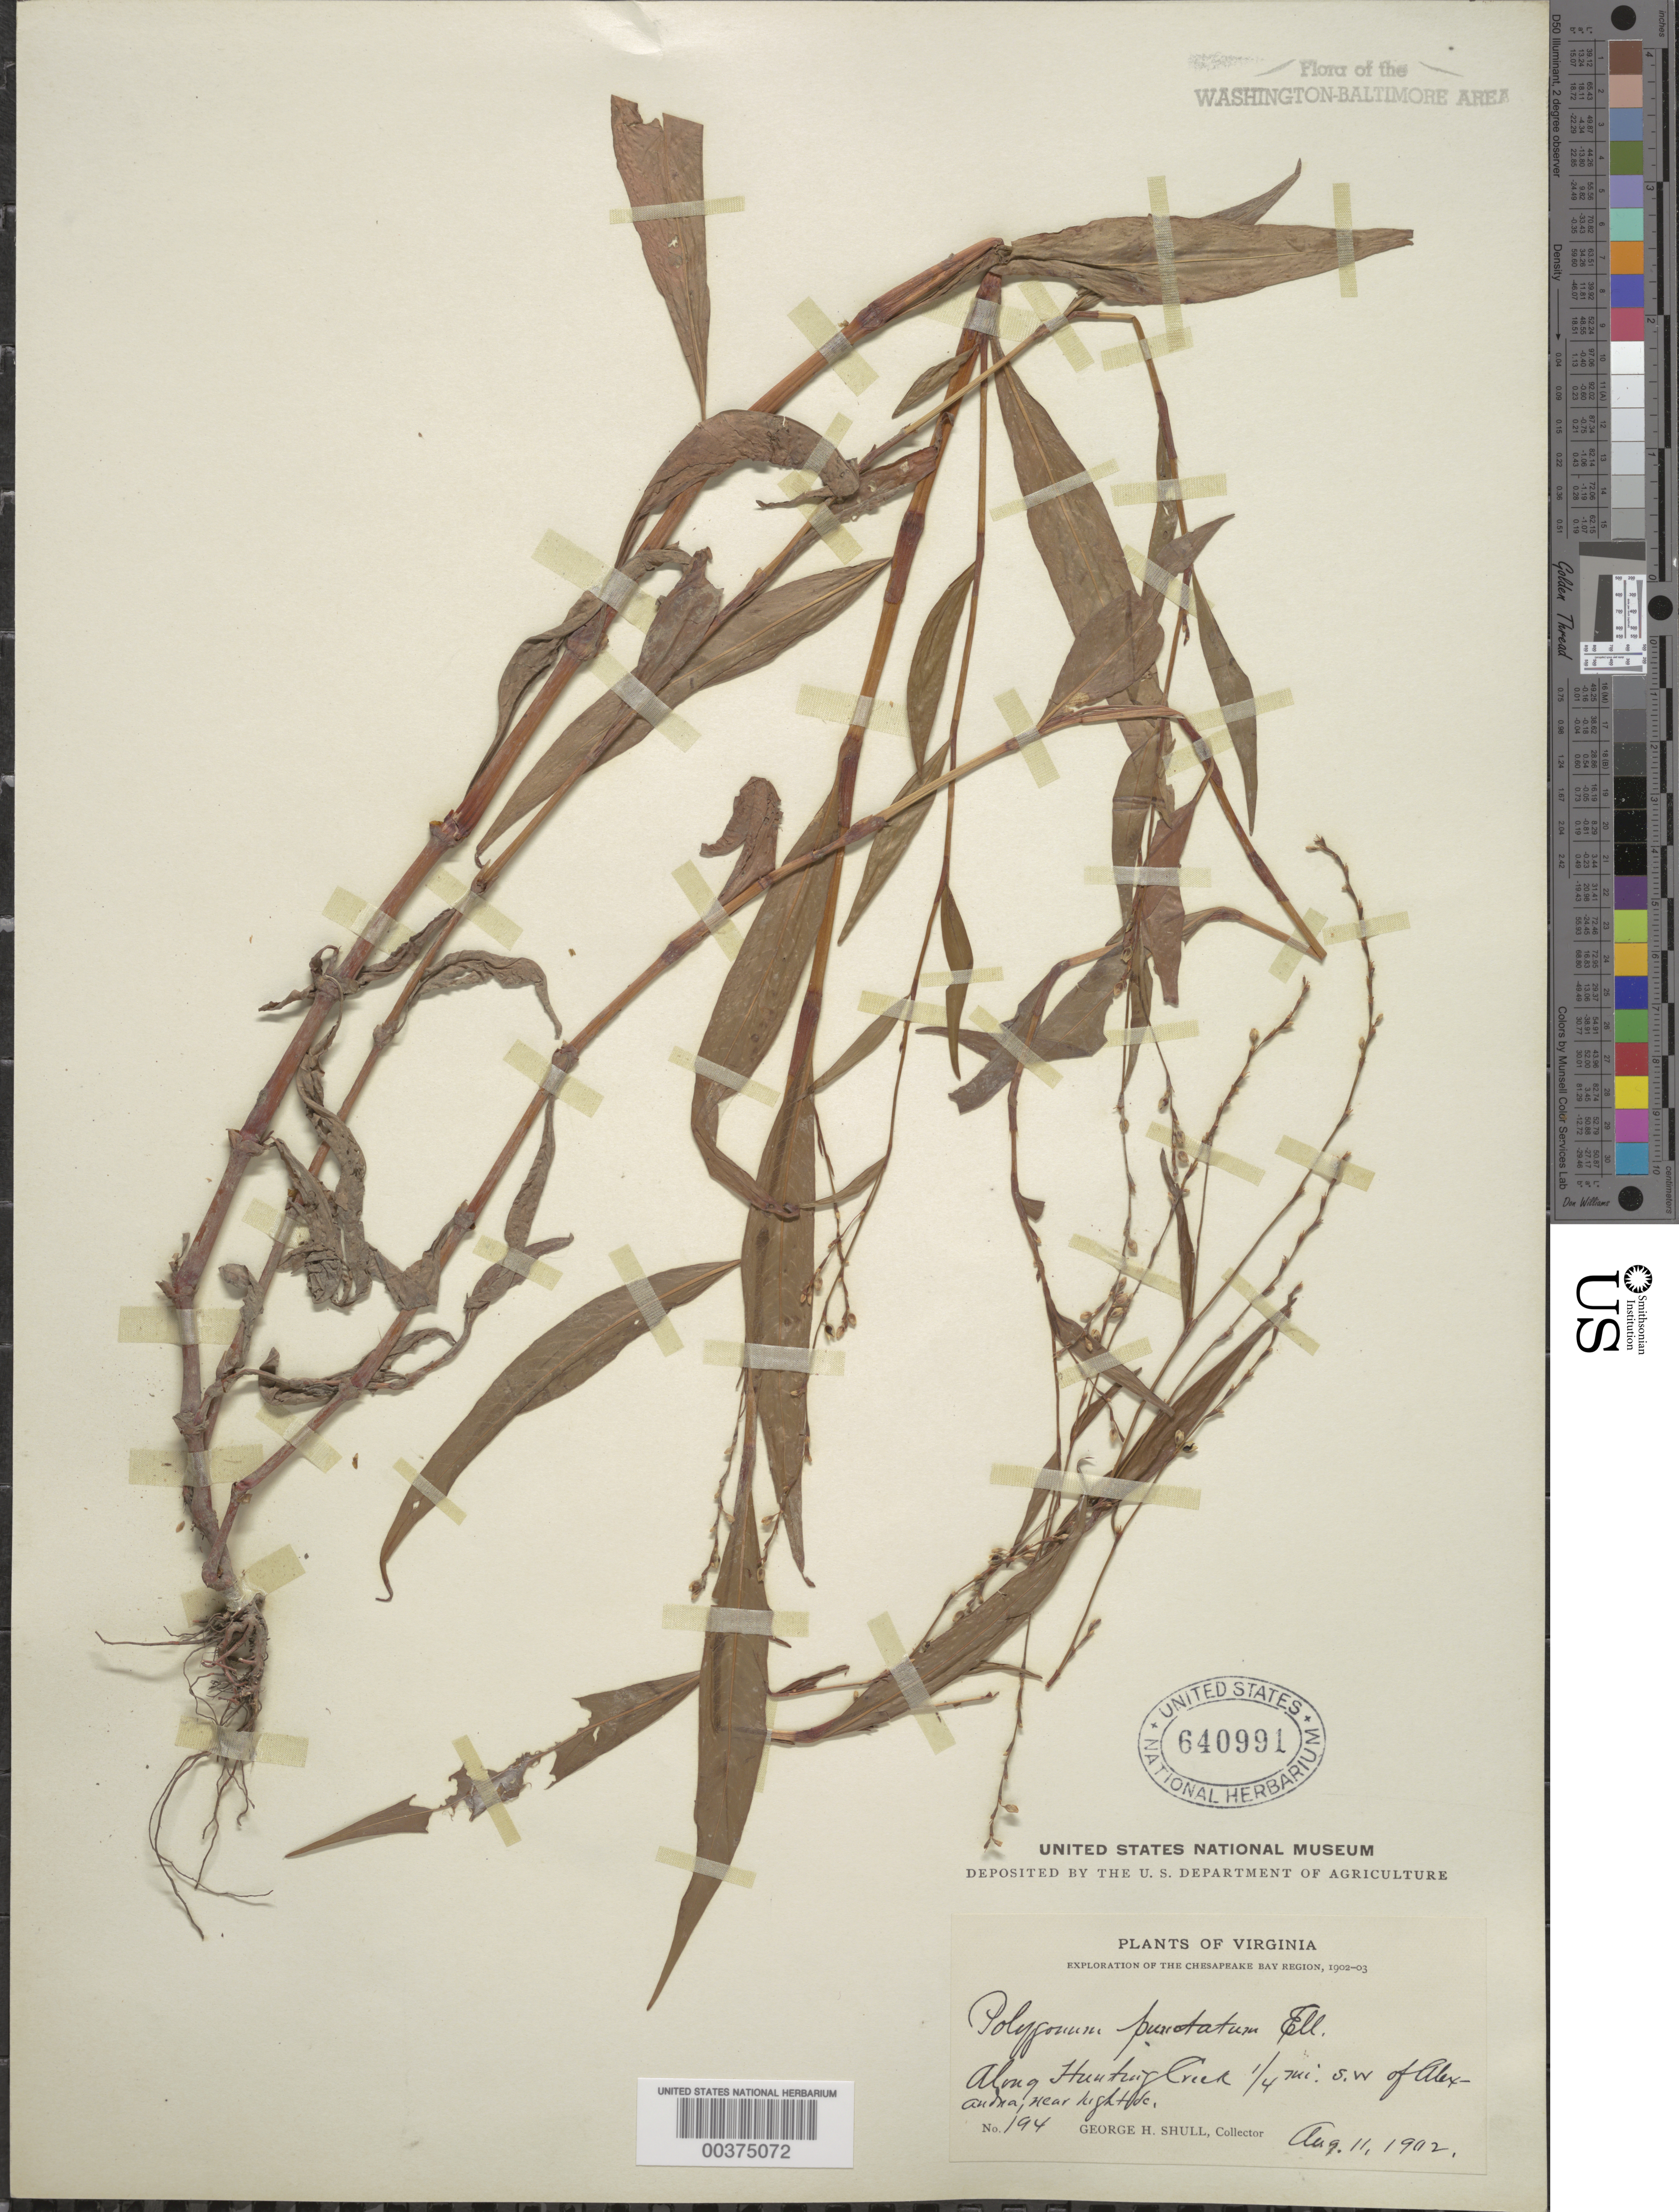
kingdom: Plantae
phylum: Tracheophyta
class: Magnoliopsida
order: Caryophyllales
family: Polygonaceae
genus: Persicaria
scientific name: Persicaria punctata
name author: (Elliott) Small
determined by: Atha, D. E.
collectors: G. H. Shull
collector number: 194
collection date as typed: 11 Aug 1902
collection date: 1902-08-11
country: United States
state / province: Virginia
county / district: Fairfax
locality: Hunting Creek, southwest of Alexandria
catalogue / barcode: US 640991